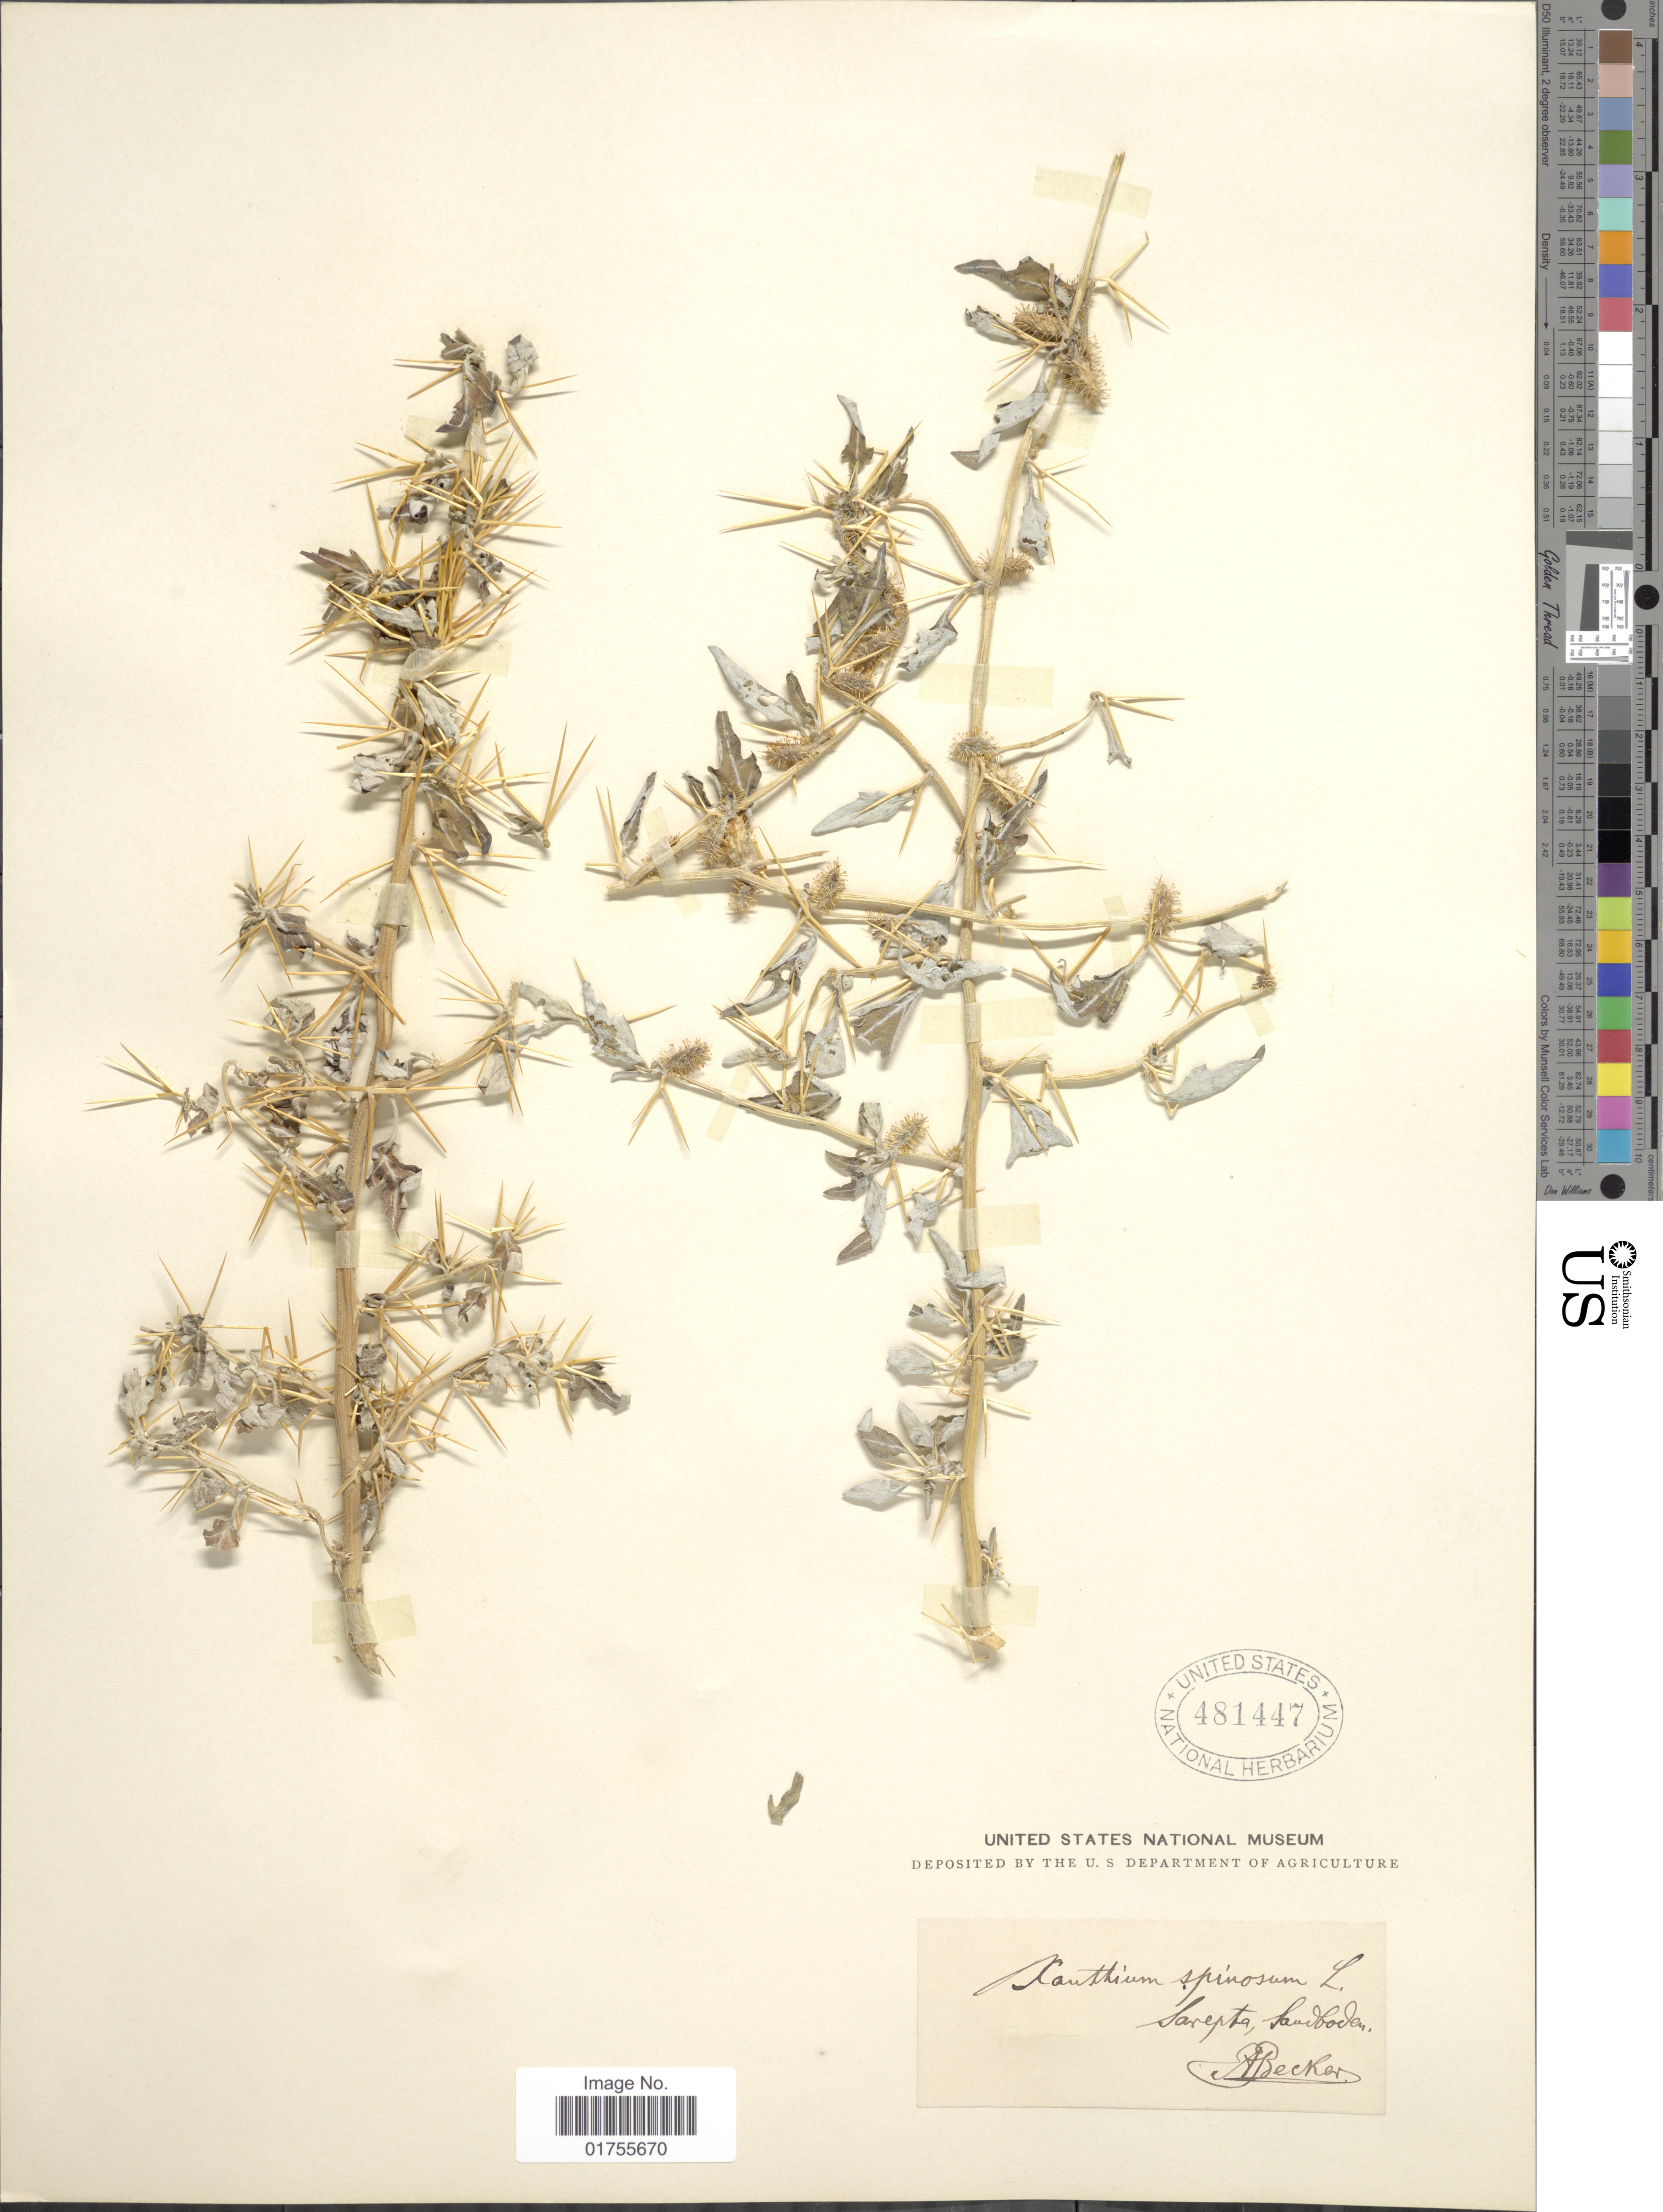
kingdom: Plantae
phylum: Tracheophyta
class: Magnoliopsida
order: Asterales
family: Asteraceae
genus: Xanthium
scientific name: Xanthium spinosum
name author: L.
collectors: A. Becker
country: Russian Federation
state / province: Volgograd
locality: Sarepta, Sandboden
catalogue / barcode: US 481447